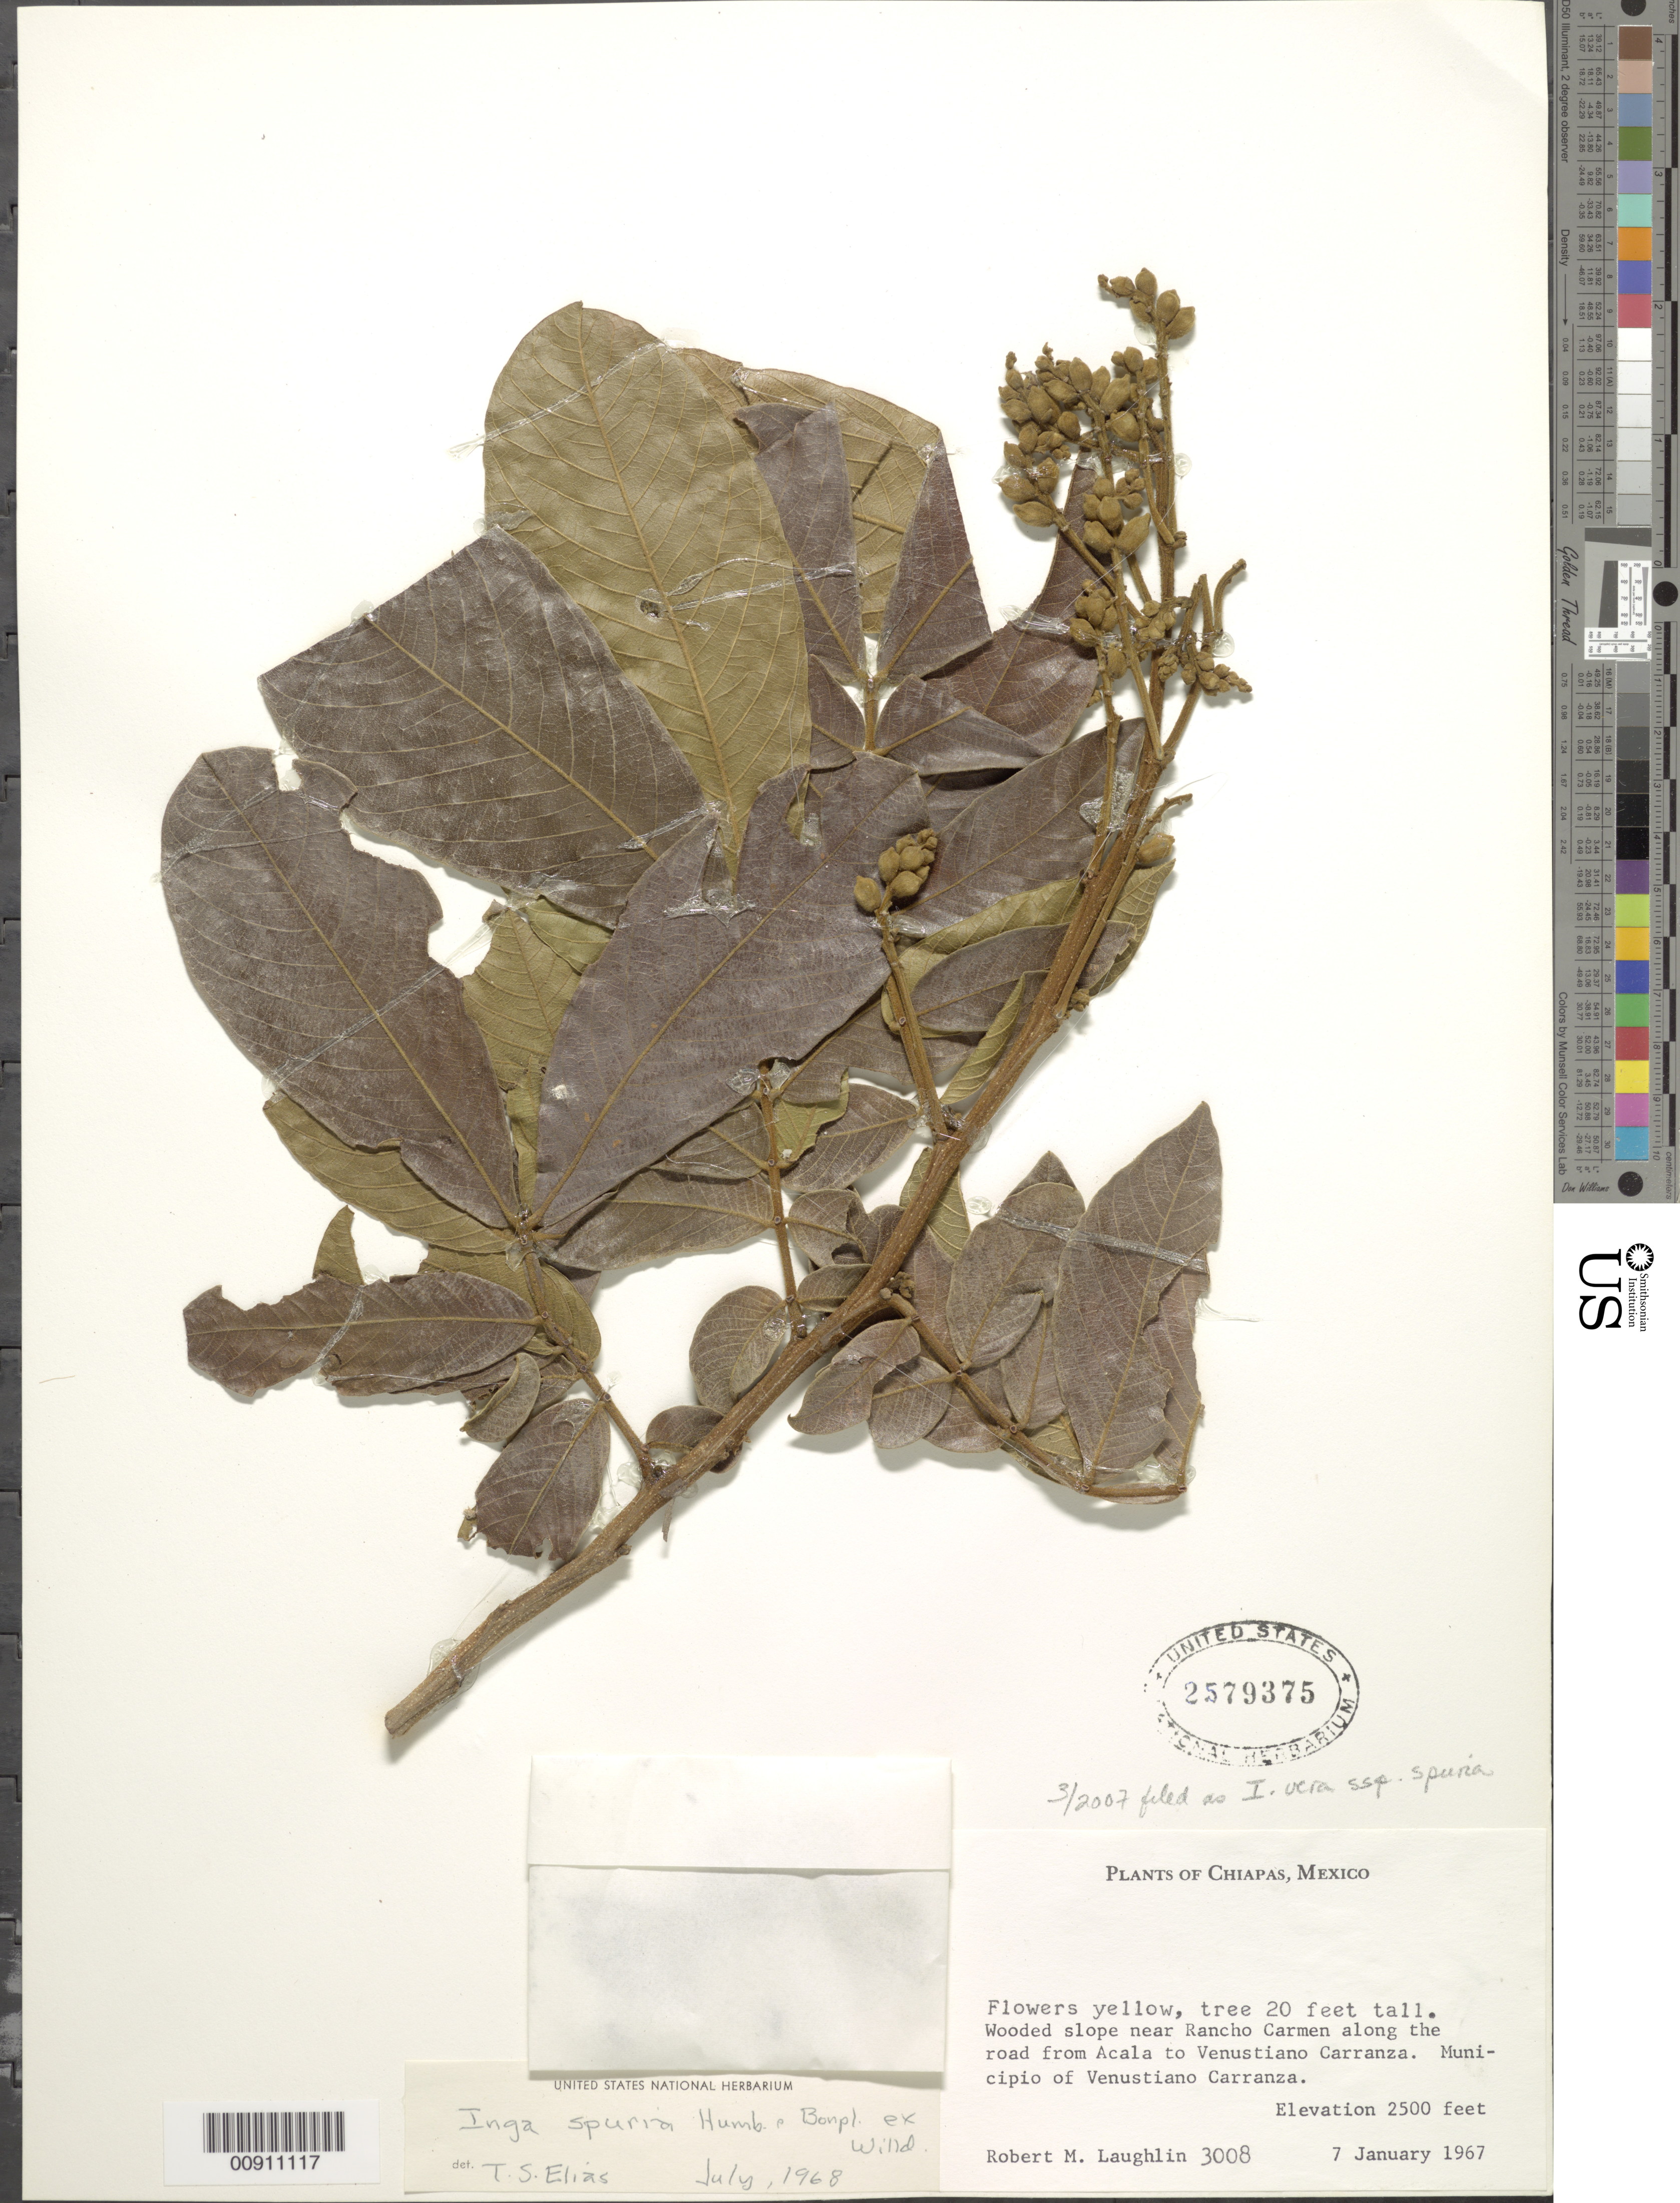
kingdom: Plantae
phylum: Tracheophyta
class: Magnoliopsida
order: Fabales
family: Fabaceae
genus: Inga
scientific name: Inga vera subsp. eriocarpa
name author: (Benth.) J. León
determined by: Strong, Mark T., (BOT), Smithsonian Institution - National Museum of Natural History (UNITED STATES)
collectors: R. M. Laughlin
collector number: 3008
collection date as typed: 07 Jan 1967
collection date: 1967-01-07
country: Mexico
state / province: Chiapas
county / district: Venustiano Carranza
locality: Near Rancho Carmen along the road from Acala to Venustiano Carranza. Municipio of Venustiano Carranza, Chiapas.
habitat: Wooded slope.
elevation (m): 762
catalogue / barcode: US 2579375